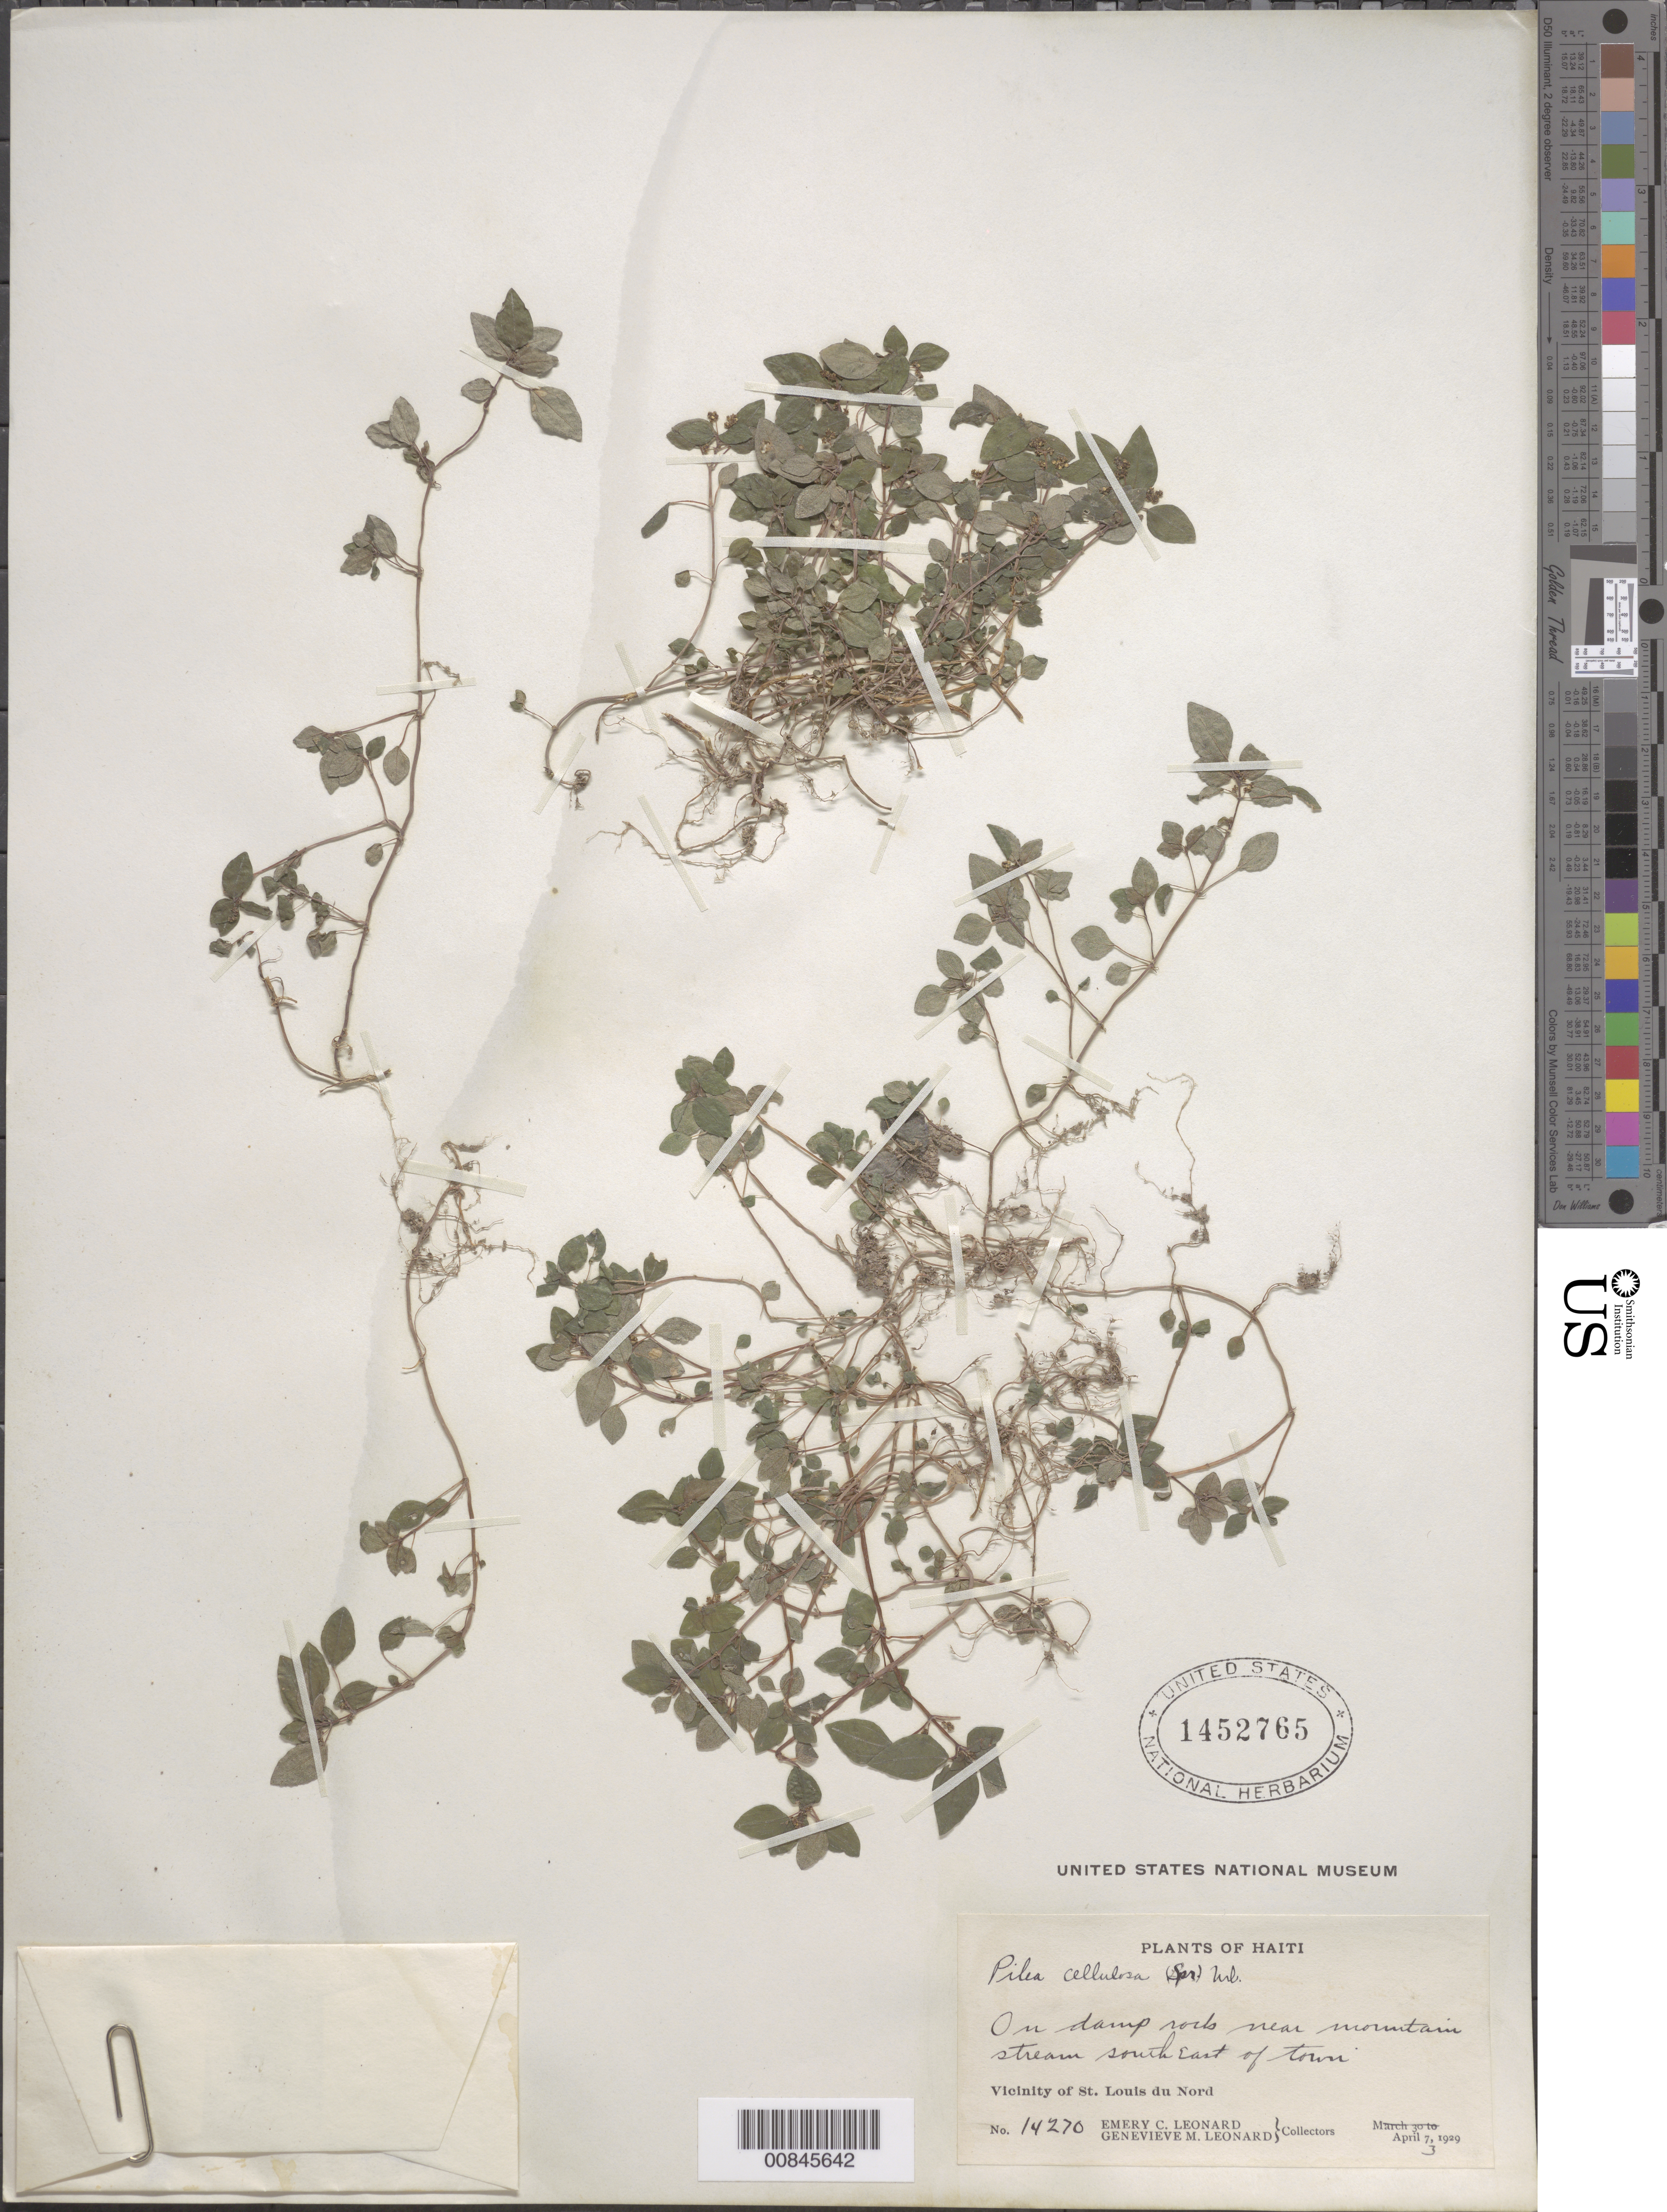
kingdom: Plantae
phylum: Tracheophyta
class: Magnoliopsida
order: Rosales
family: Urticaceae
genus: Pilea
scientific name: Pilea cellulosa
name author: Urb.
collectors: E. C. Leonard & G. M. Leonard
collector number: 14270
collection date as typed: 03 Apr 1929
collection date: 1929-04-03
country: Haiti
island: Hispaniola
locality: Vicinity of St. Louis du Nord. Near mountain stream southeast of town.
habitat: On damp rocks.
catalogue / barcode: US 1452765